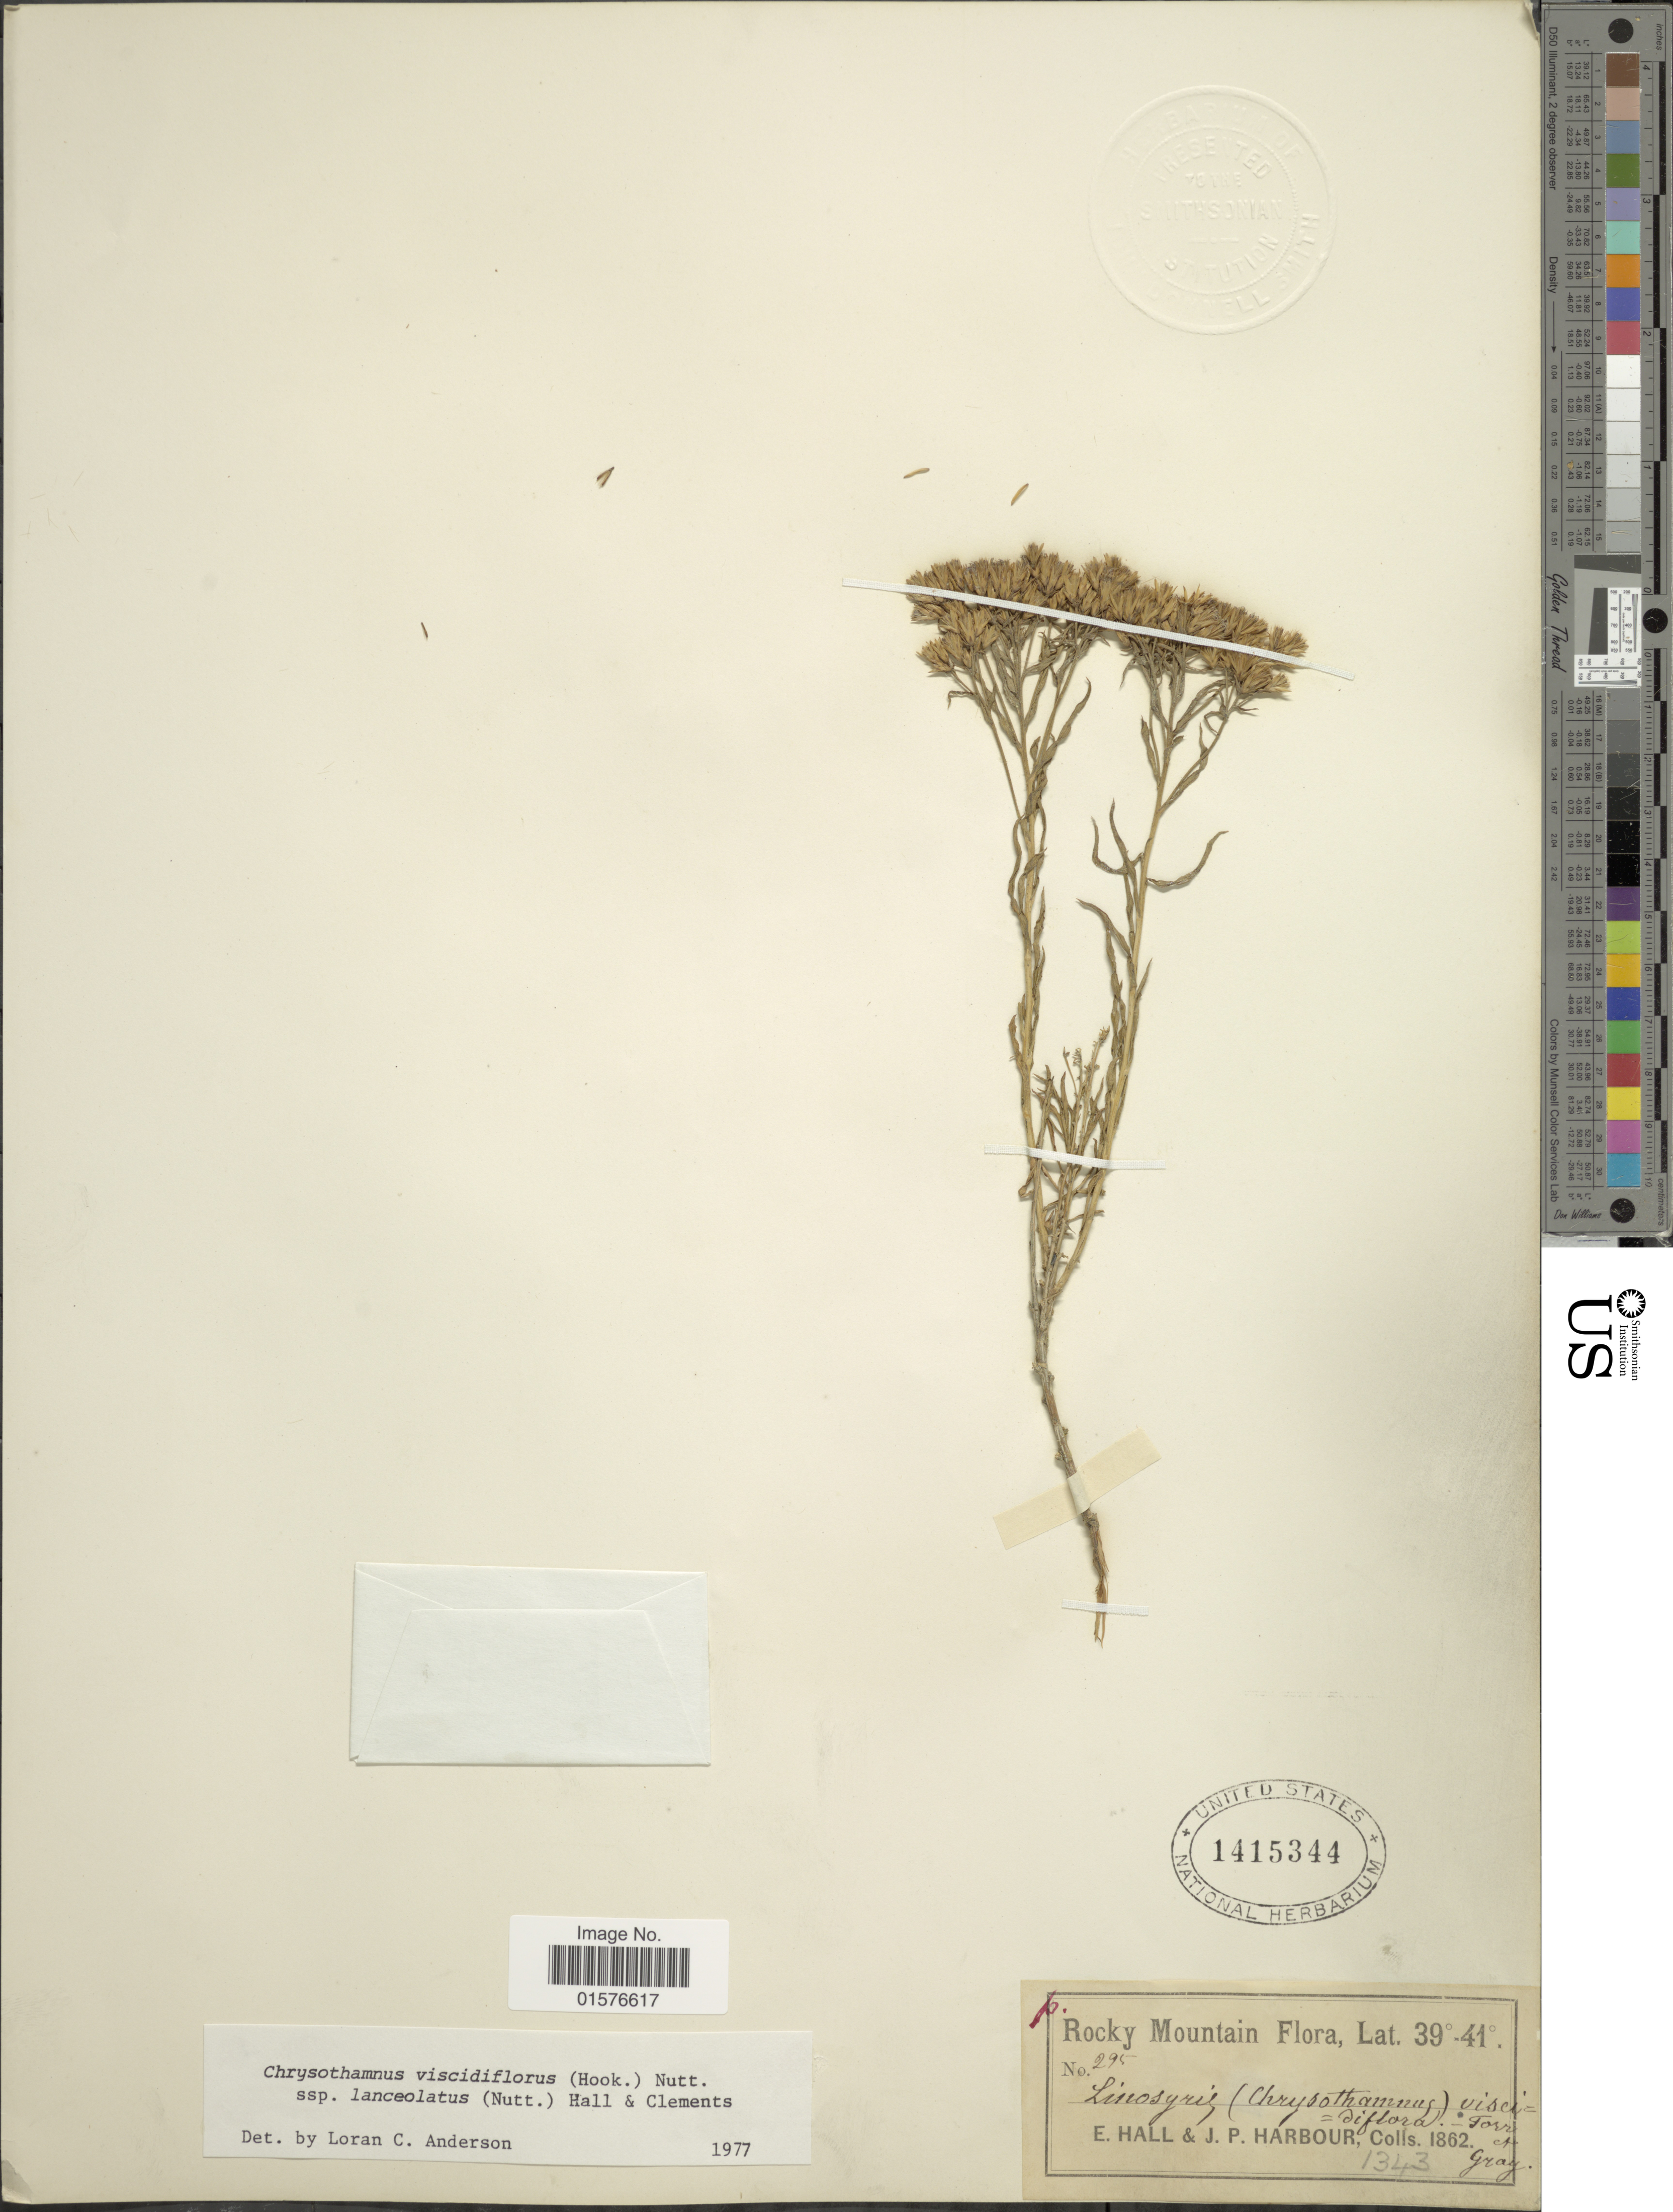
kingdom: Plantae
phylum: Tracheophyta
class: Magnoliopsida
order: Asterales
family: Asteraceae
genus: Chrysothamnus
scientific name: Chrysothamnus viscidiflorus subsp. lanceolatus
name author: (Nutt.) H.M. Hall & Clem.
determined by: Urbatsch, Lowell E., Curator (LSU), Louisiana State University (UNITED STATES)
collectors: E. Hall & J. Harbour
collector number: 295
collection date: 1862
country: United States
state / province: Colorado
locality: Rocky Mtns.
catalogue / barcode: US 1415344